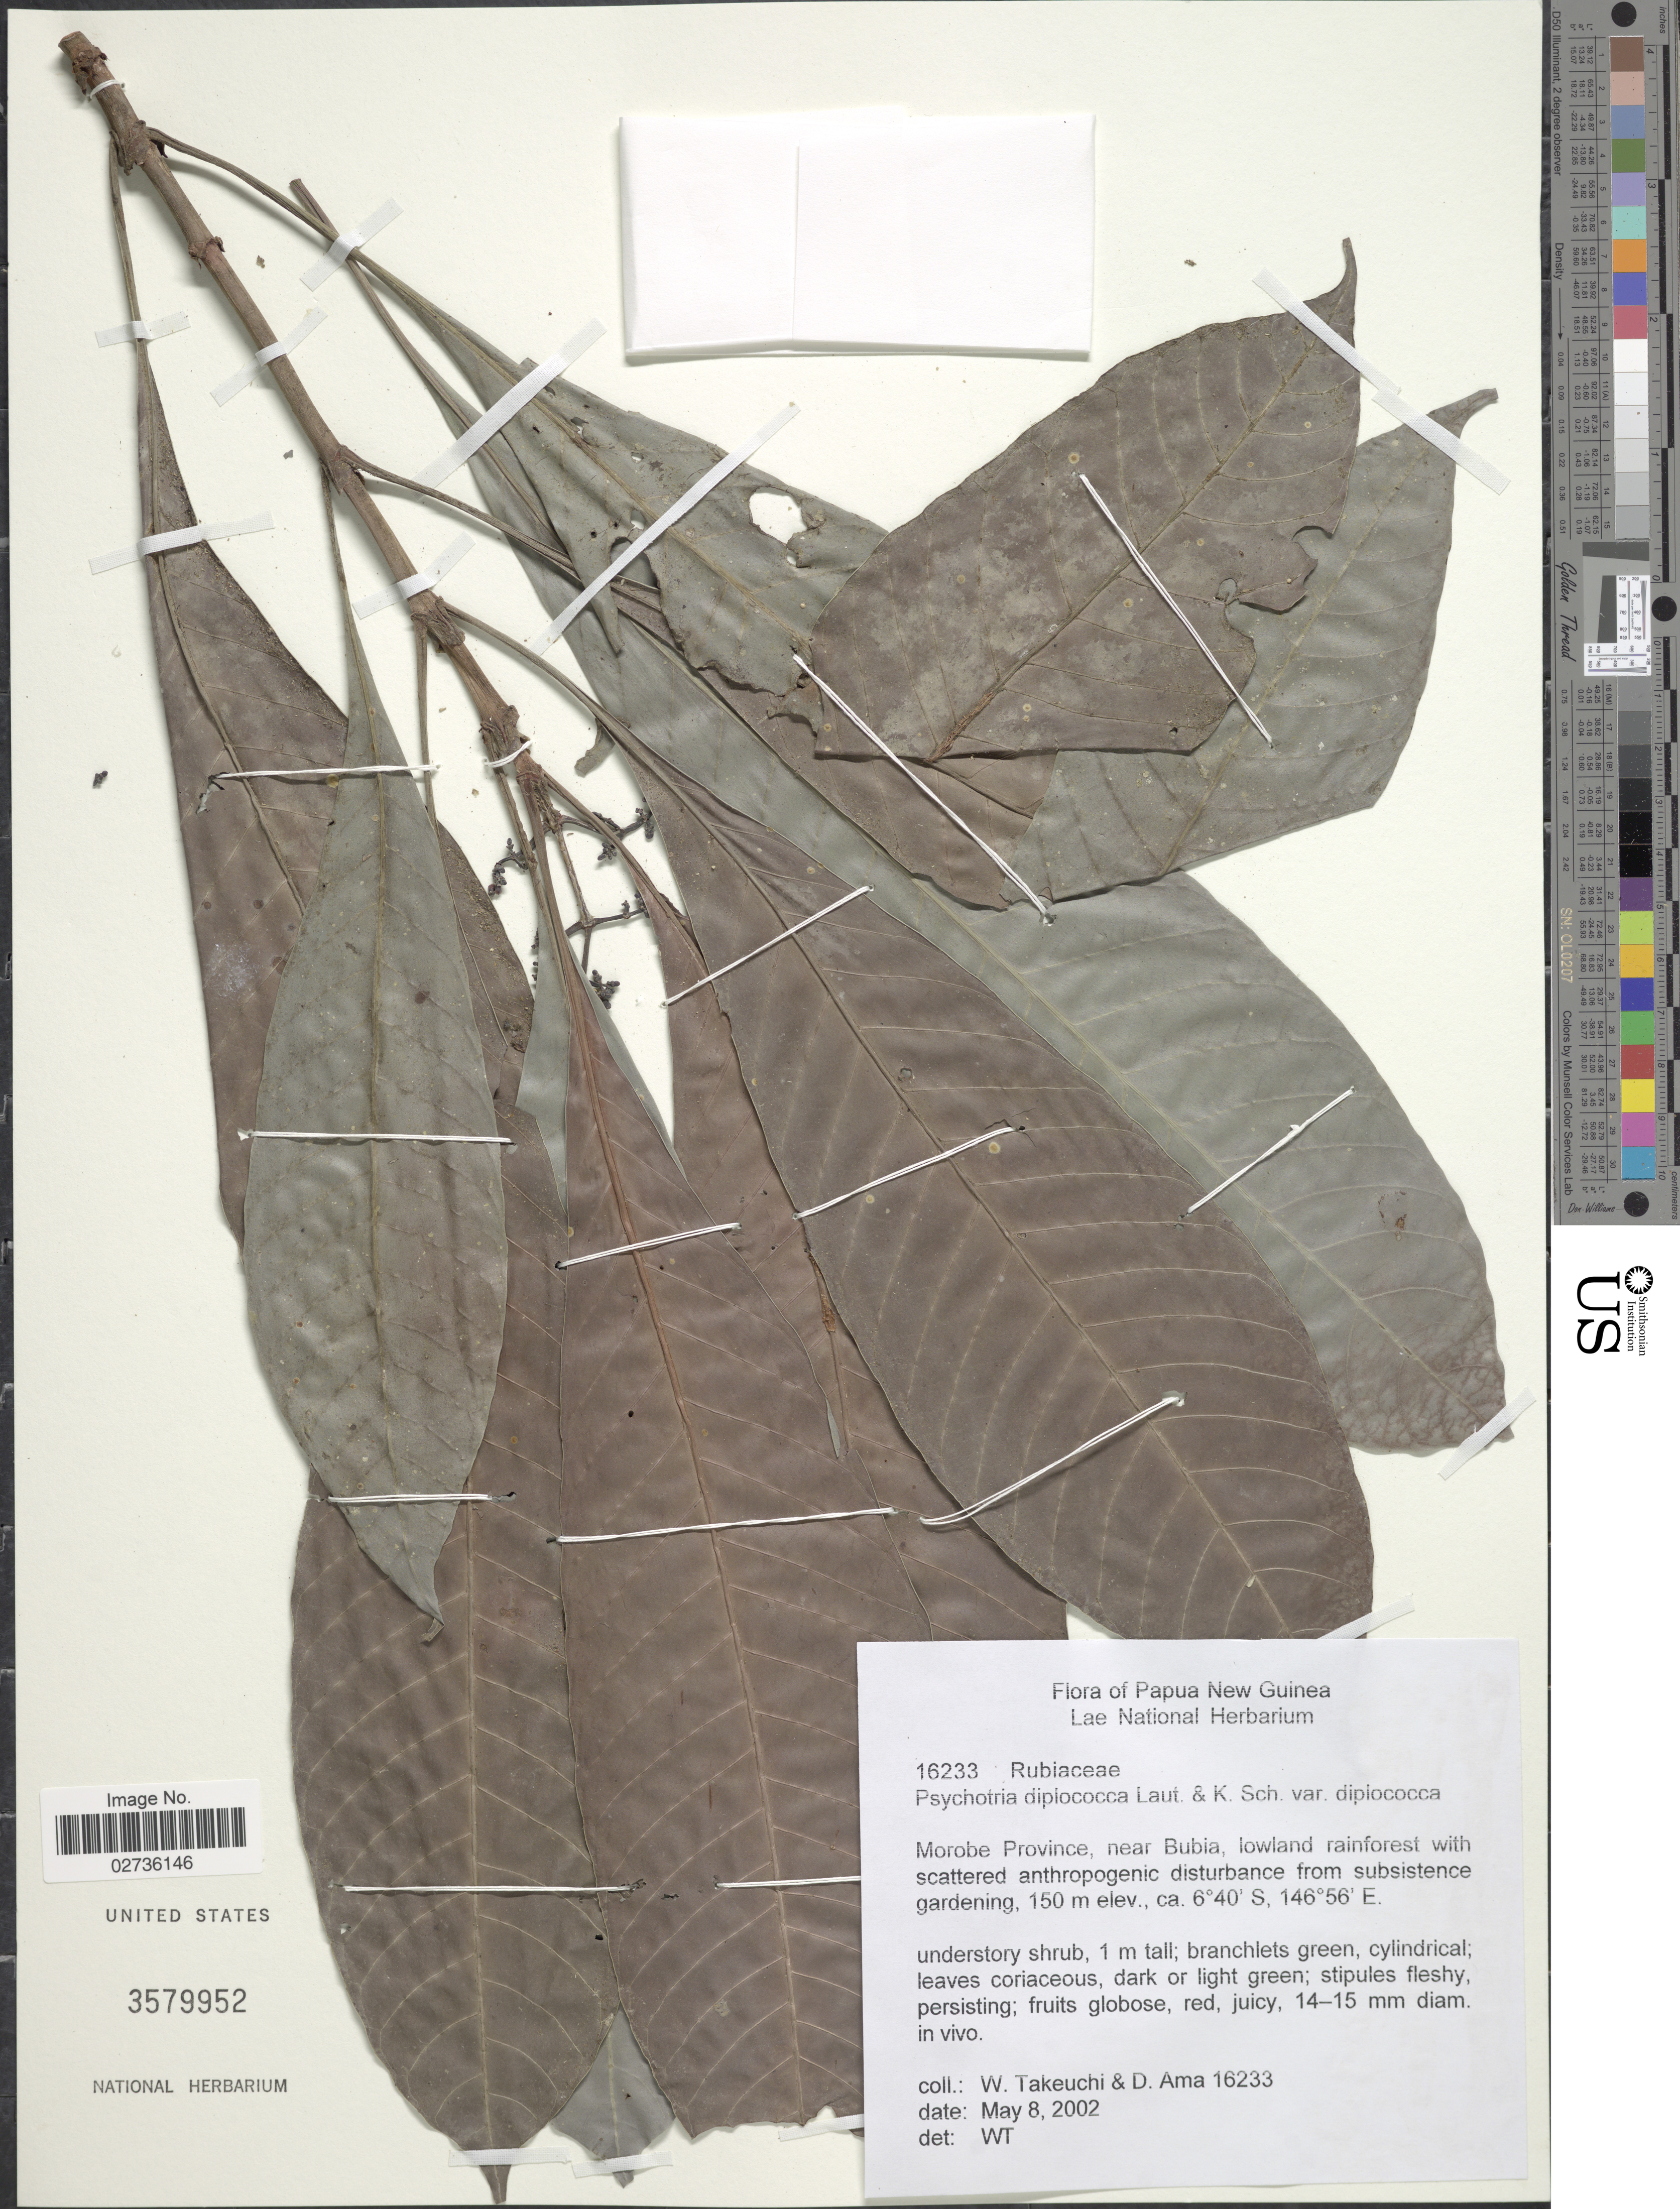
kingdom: Plantae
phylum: Tracheophyta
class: Magnoliopsida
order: Gentianales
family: Rubiaceae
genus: Psychotria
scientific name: Psychotria diplococca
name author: Lauterb. & K. Schum.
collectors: W. Takeuchi & D. Ama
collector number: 16233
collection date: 2002-05-08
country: Papua New Guinea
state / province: Morobe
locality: Morobe District, near Bubia, lowland rainforest.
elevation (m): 150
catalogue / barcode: US 3579952